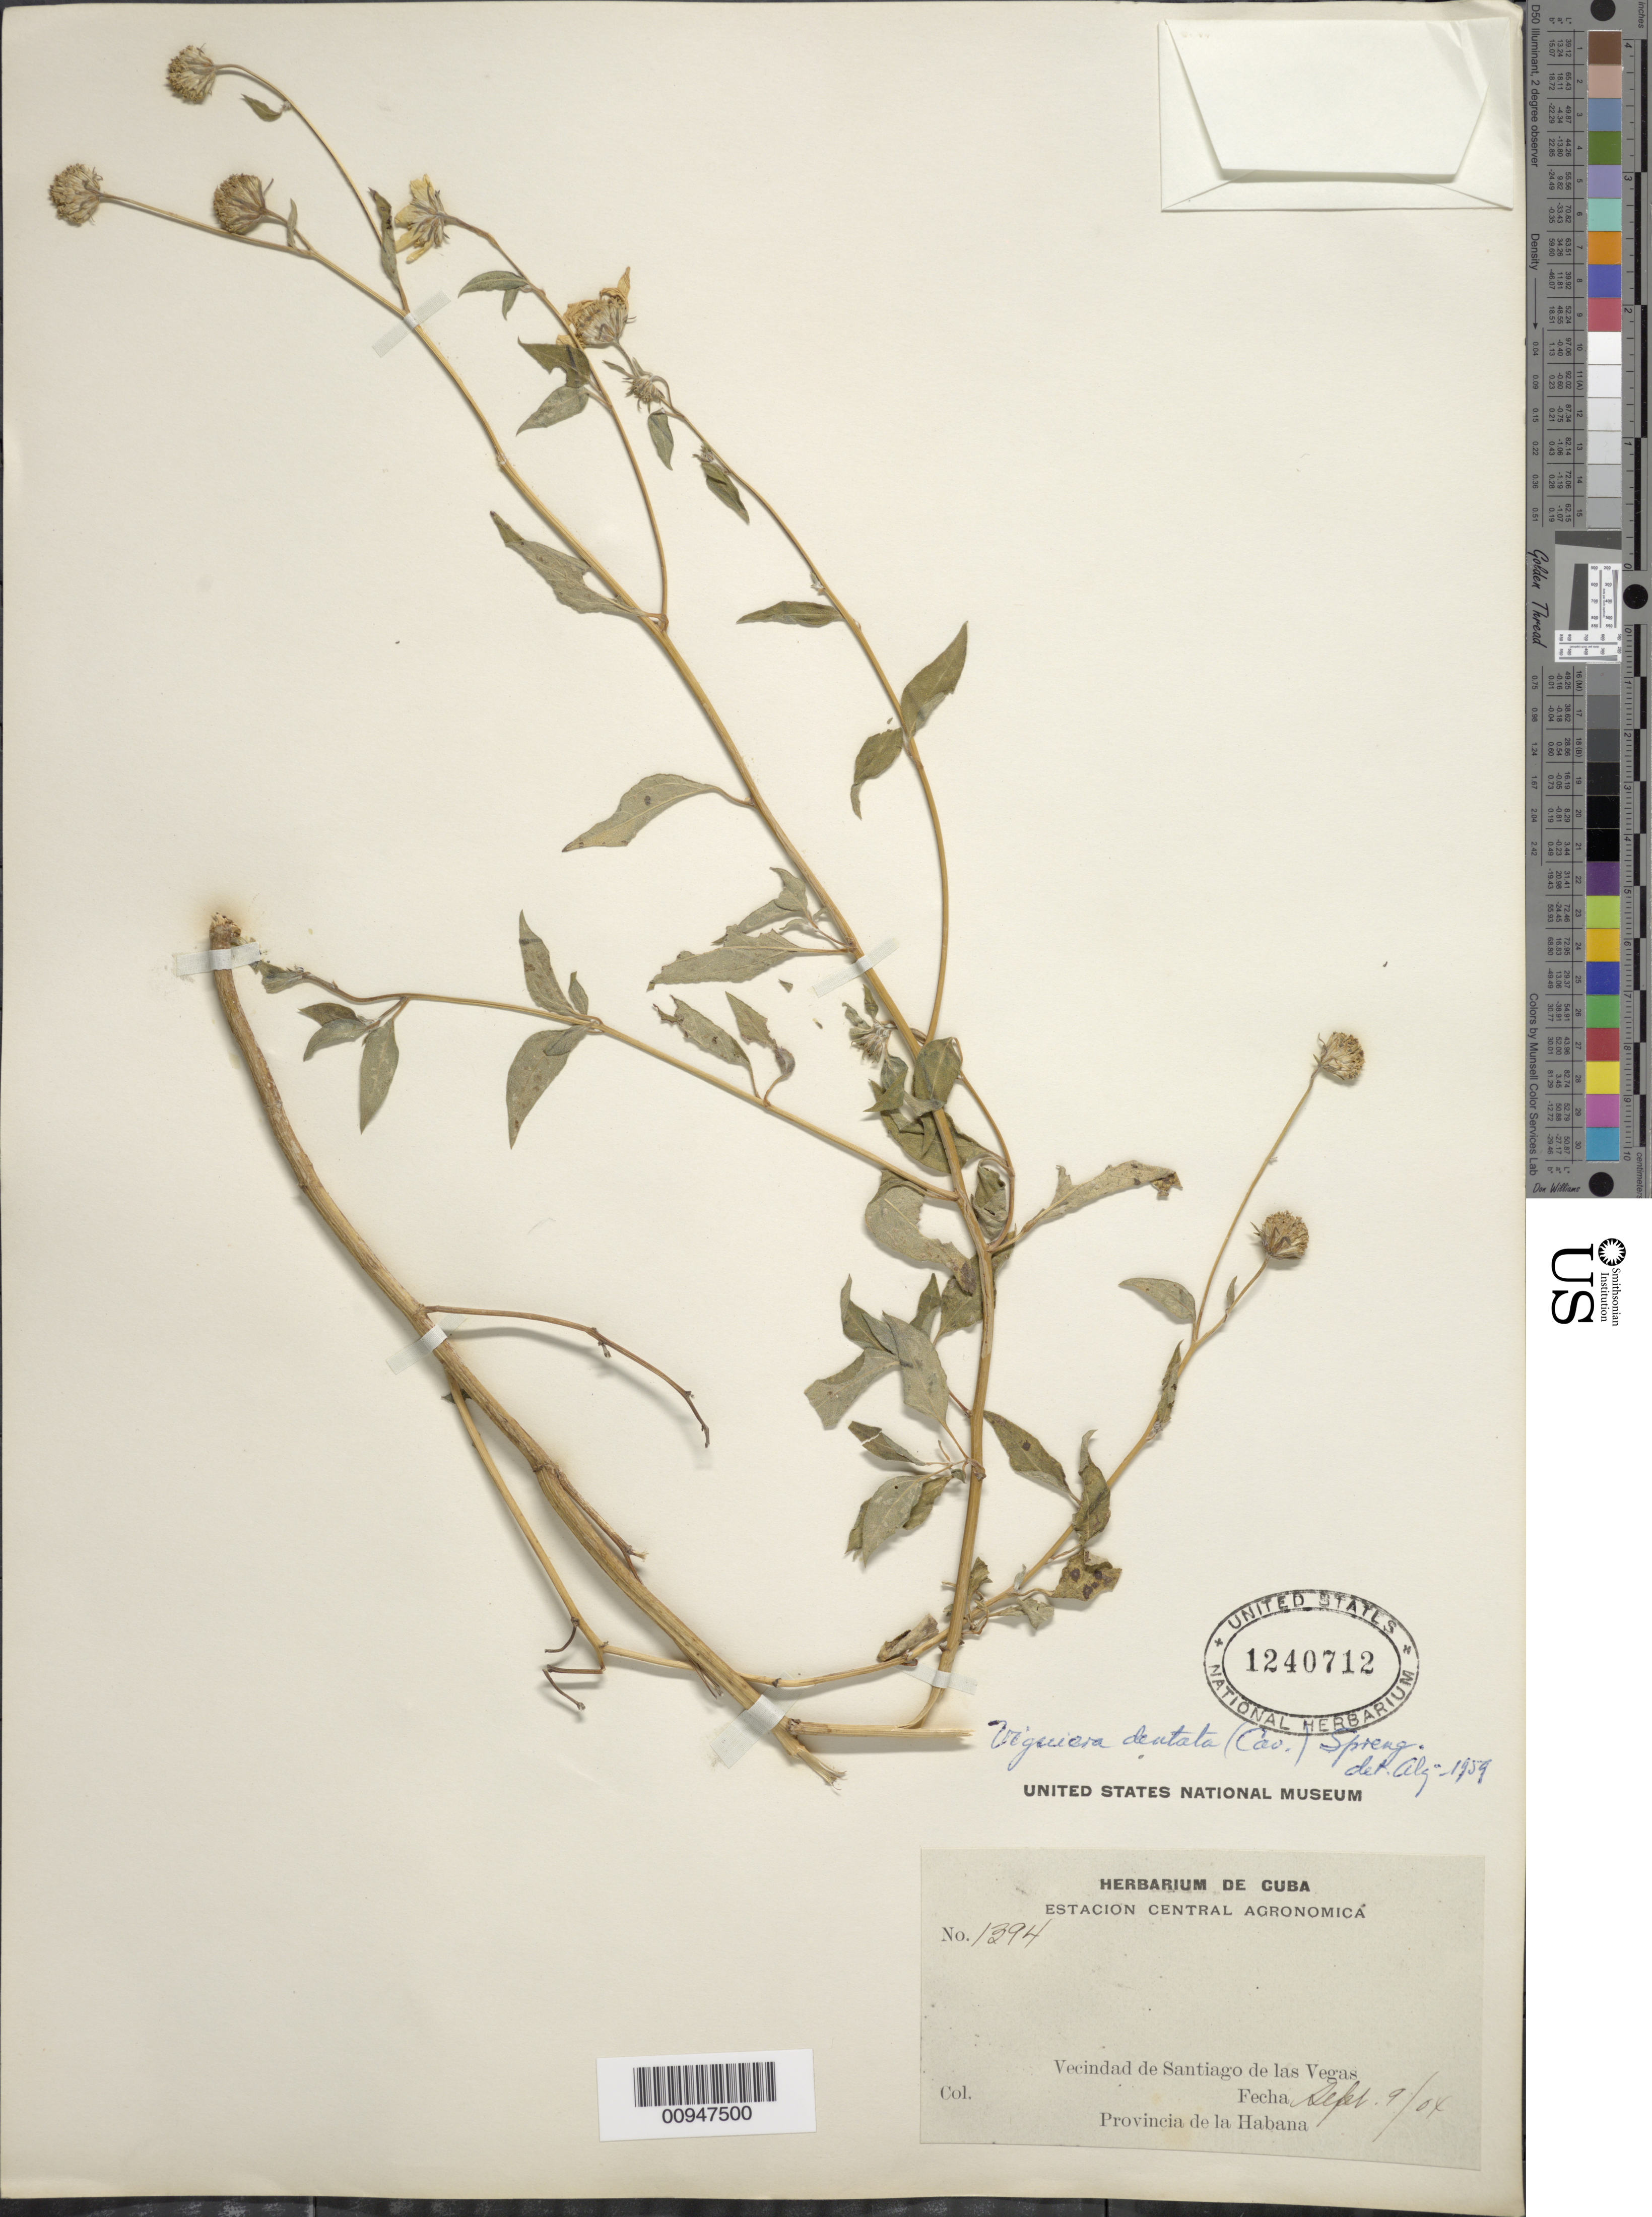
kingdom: Plantae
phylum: Tracheophyta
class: Magnoliopsida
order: Asterales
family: Asteraceae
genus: Viguiera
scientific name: Viguiera dentata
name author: (Cav.) Spreng.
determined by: Liogier, Alain H.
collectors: P. Wilson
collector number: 1394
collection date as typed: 09 Sep 1904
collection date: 1904-09-09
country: Cuba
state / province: La Habana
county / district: Municipio Boyeros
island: Cuba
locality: Santiago de las Vegas (vecindad de)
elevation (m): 97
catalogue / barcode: US 1240712